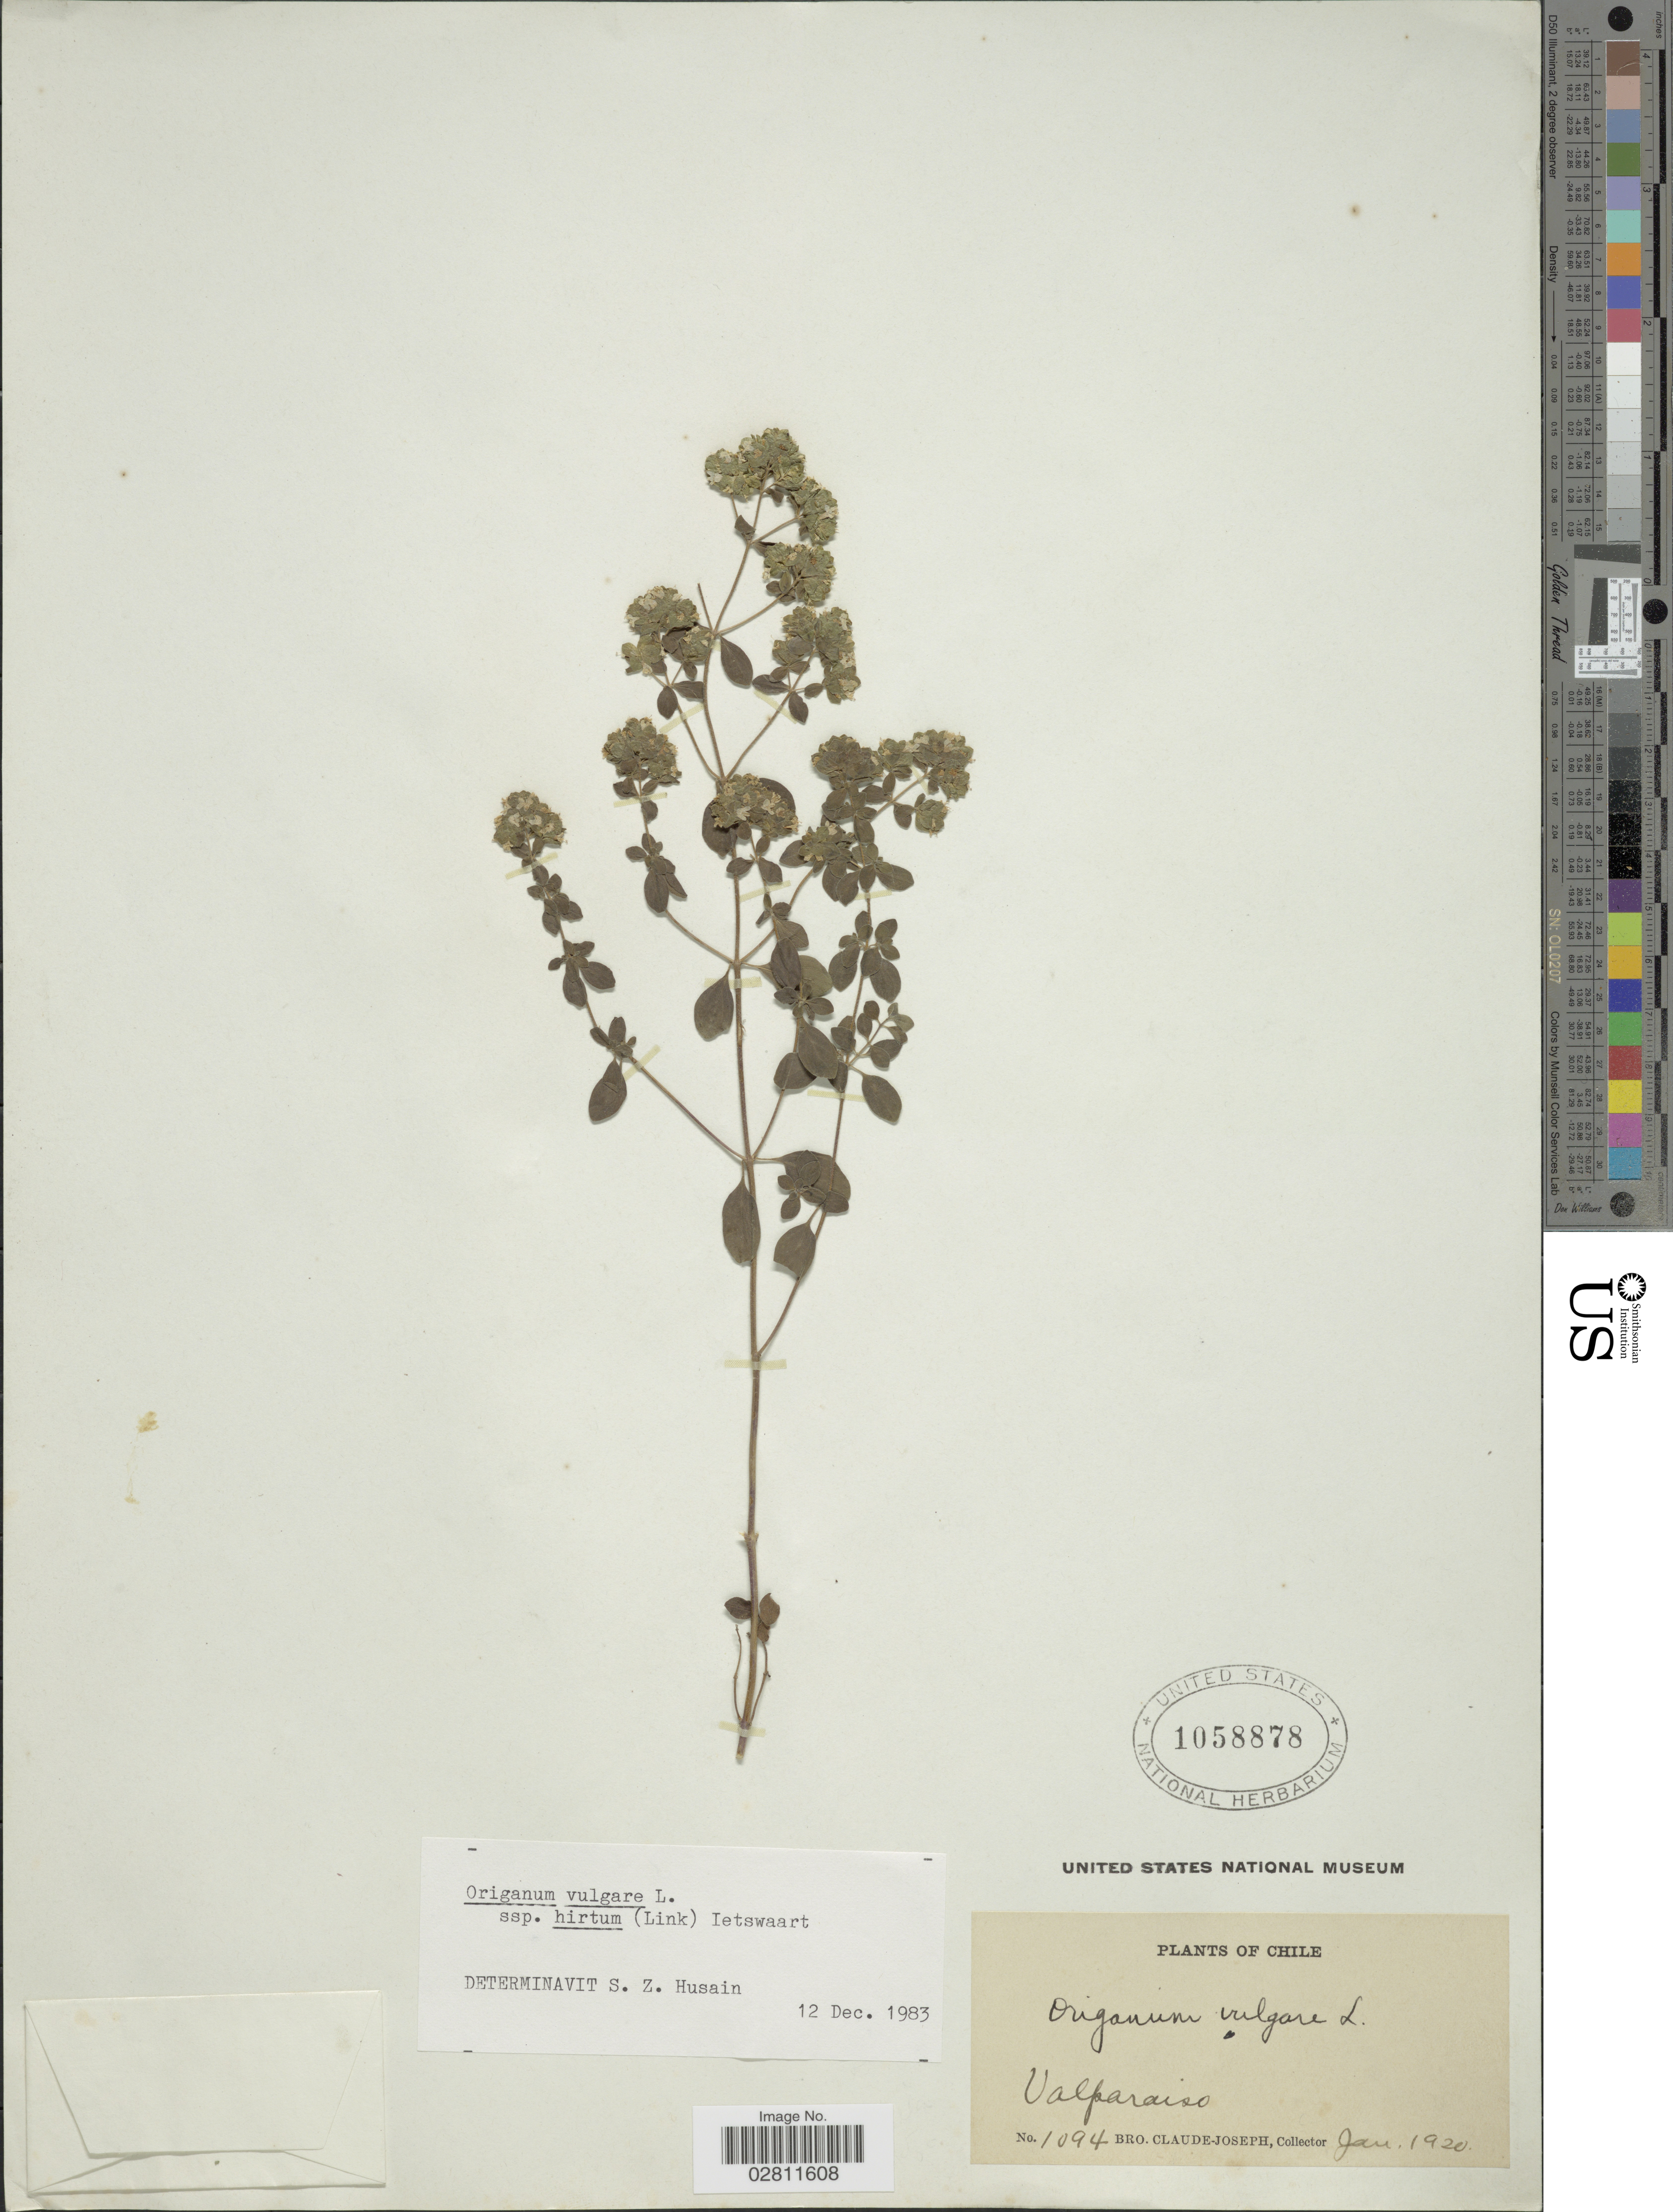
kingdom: Plantae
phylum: Tracheophyta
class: Magnoliopsida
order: Lamiales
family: Lamiaceae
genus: Origanum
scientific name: Origanum vulgare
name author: L.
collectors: Bro. Claude-Joseph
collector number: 1094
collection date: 1920-01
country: Chile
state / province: Valparaíso (V)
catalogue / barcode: US 1058878